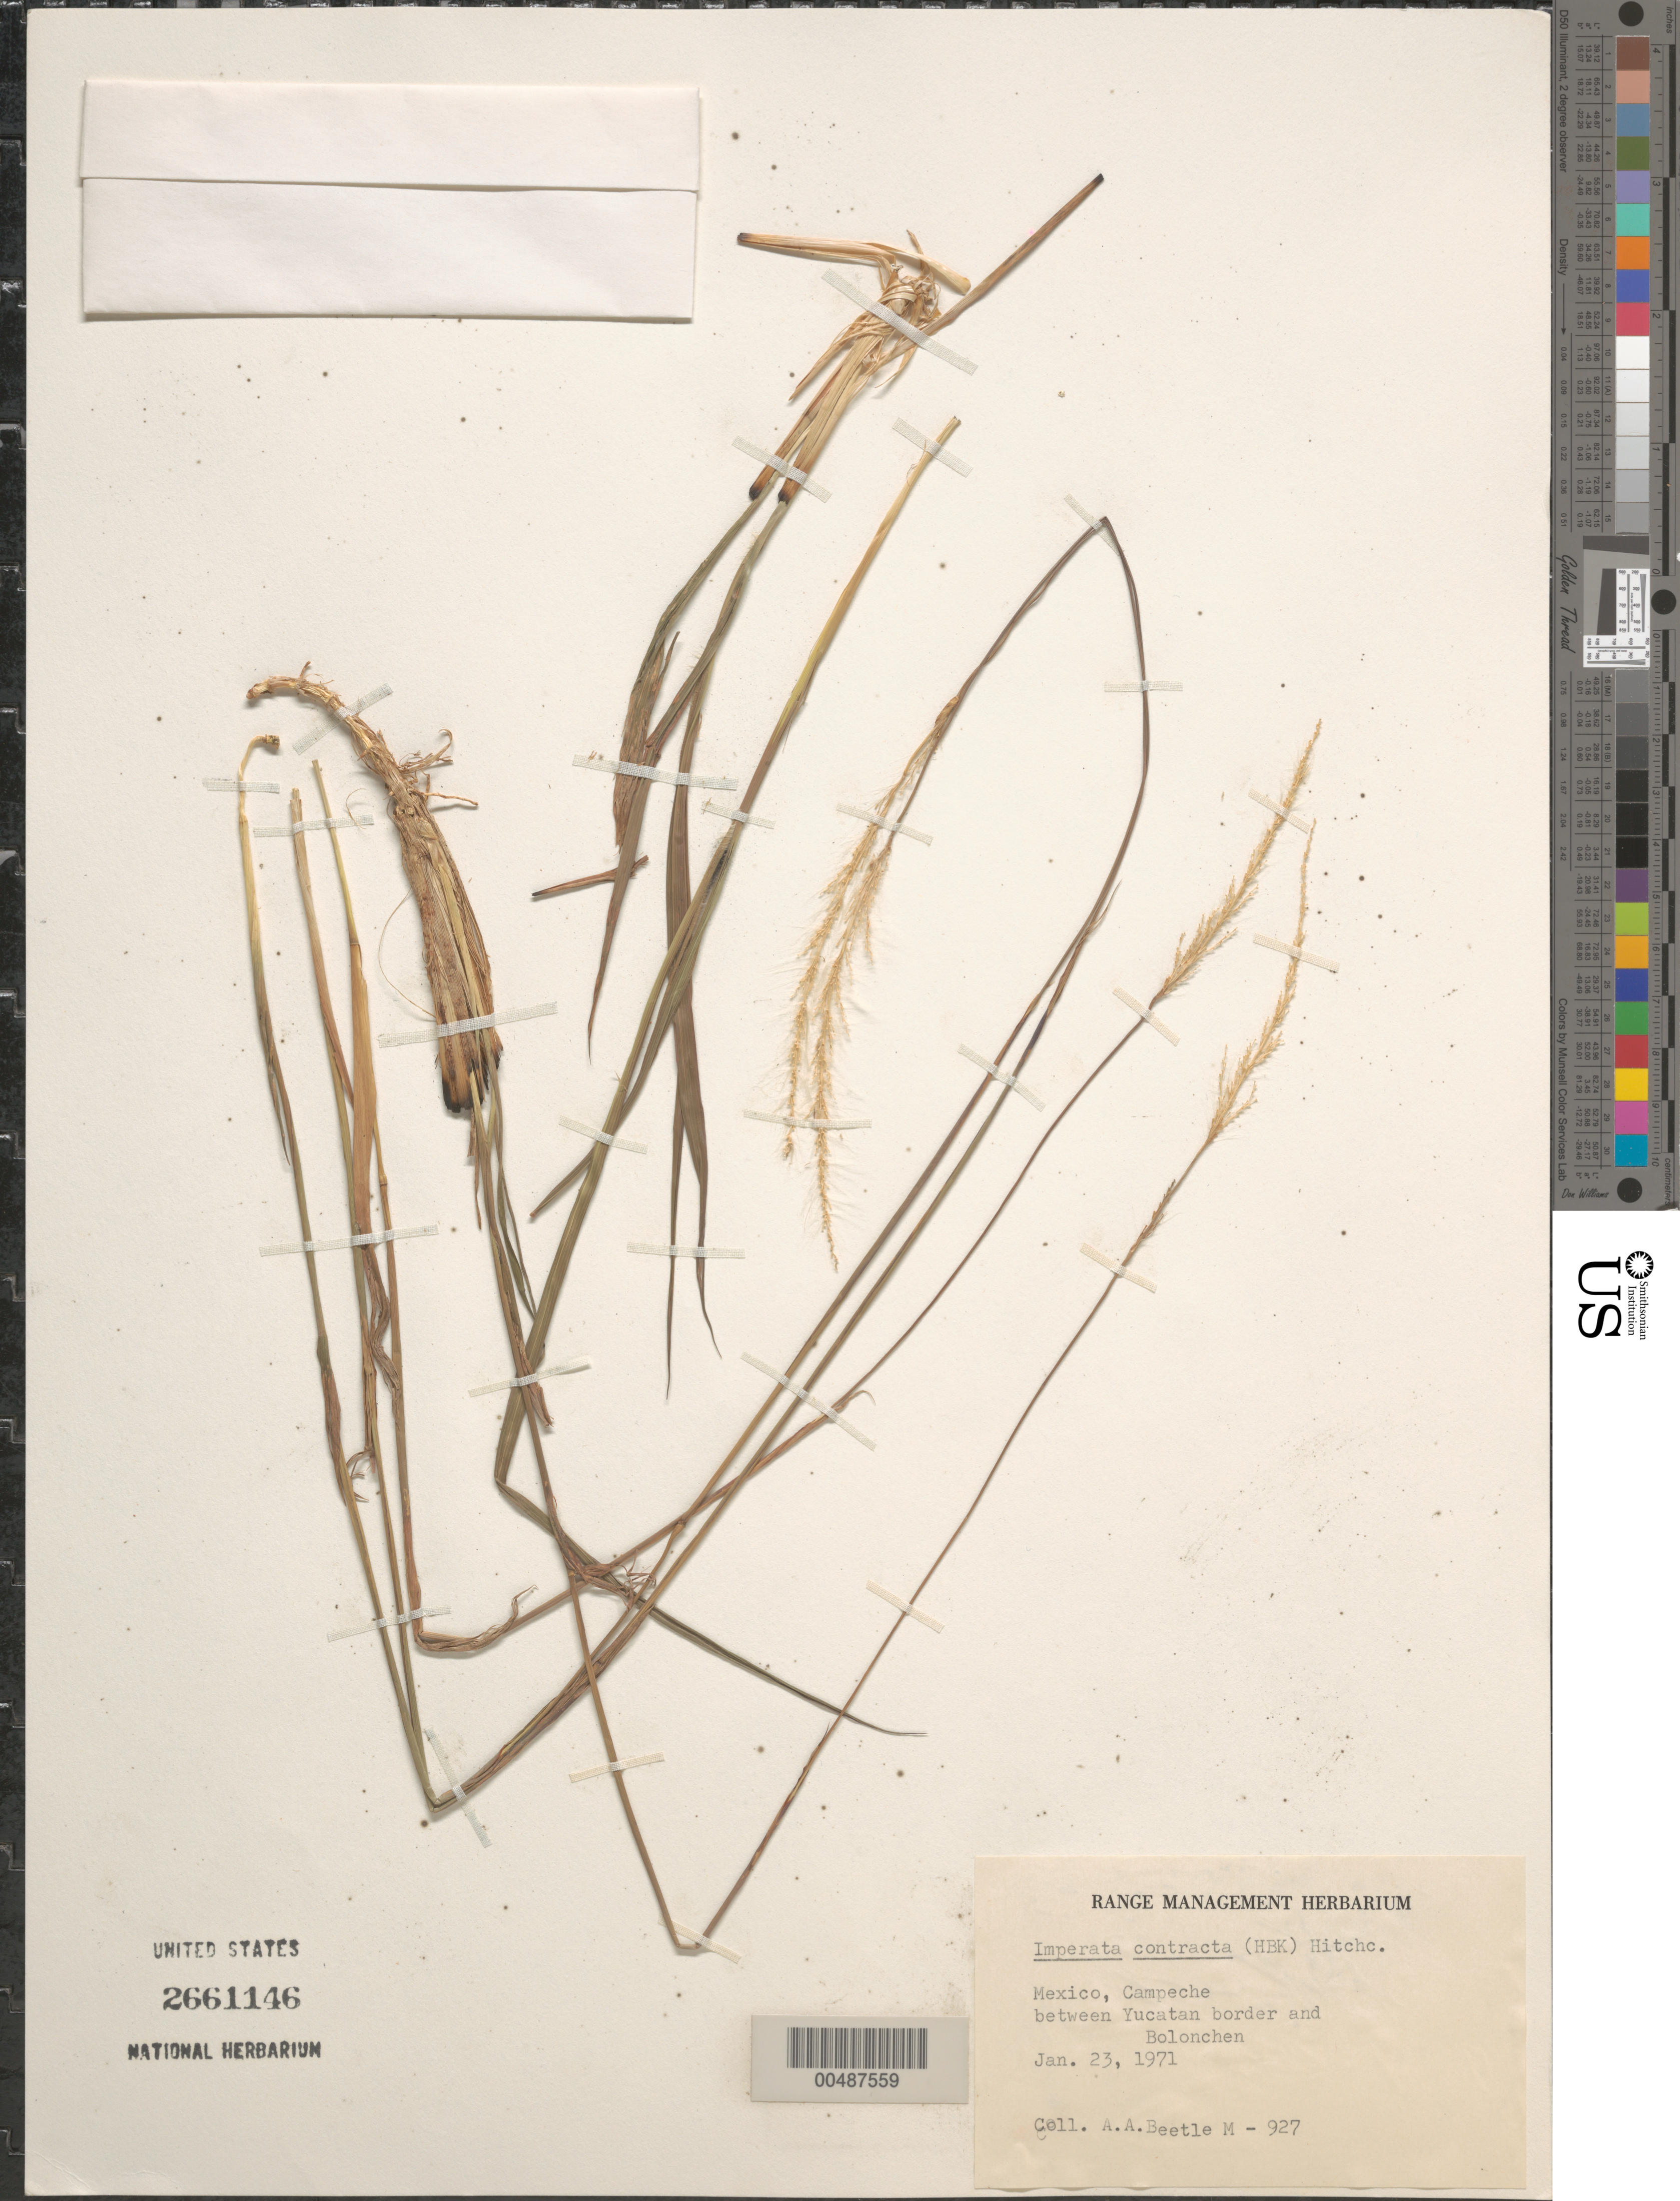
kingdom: Plantae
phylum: Tracheophyta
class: Liliopsida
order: Poales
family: Poaceae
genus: Imperata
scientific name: Imperata contracta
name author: (Kunth) Hitchc.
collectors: A. A. Beetle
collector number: M-927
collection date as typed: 23 Jan 1971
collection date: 1971-01-23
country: Mexico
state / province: Chiapas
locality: Between Yucatan border & Bolonchen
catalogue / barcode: US 2661146